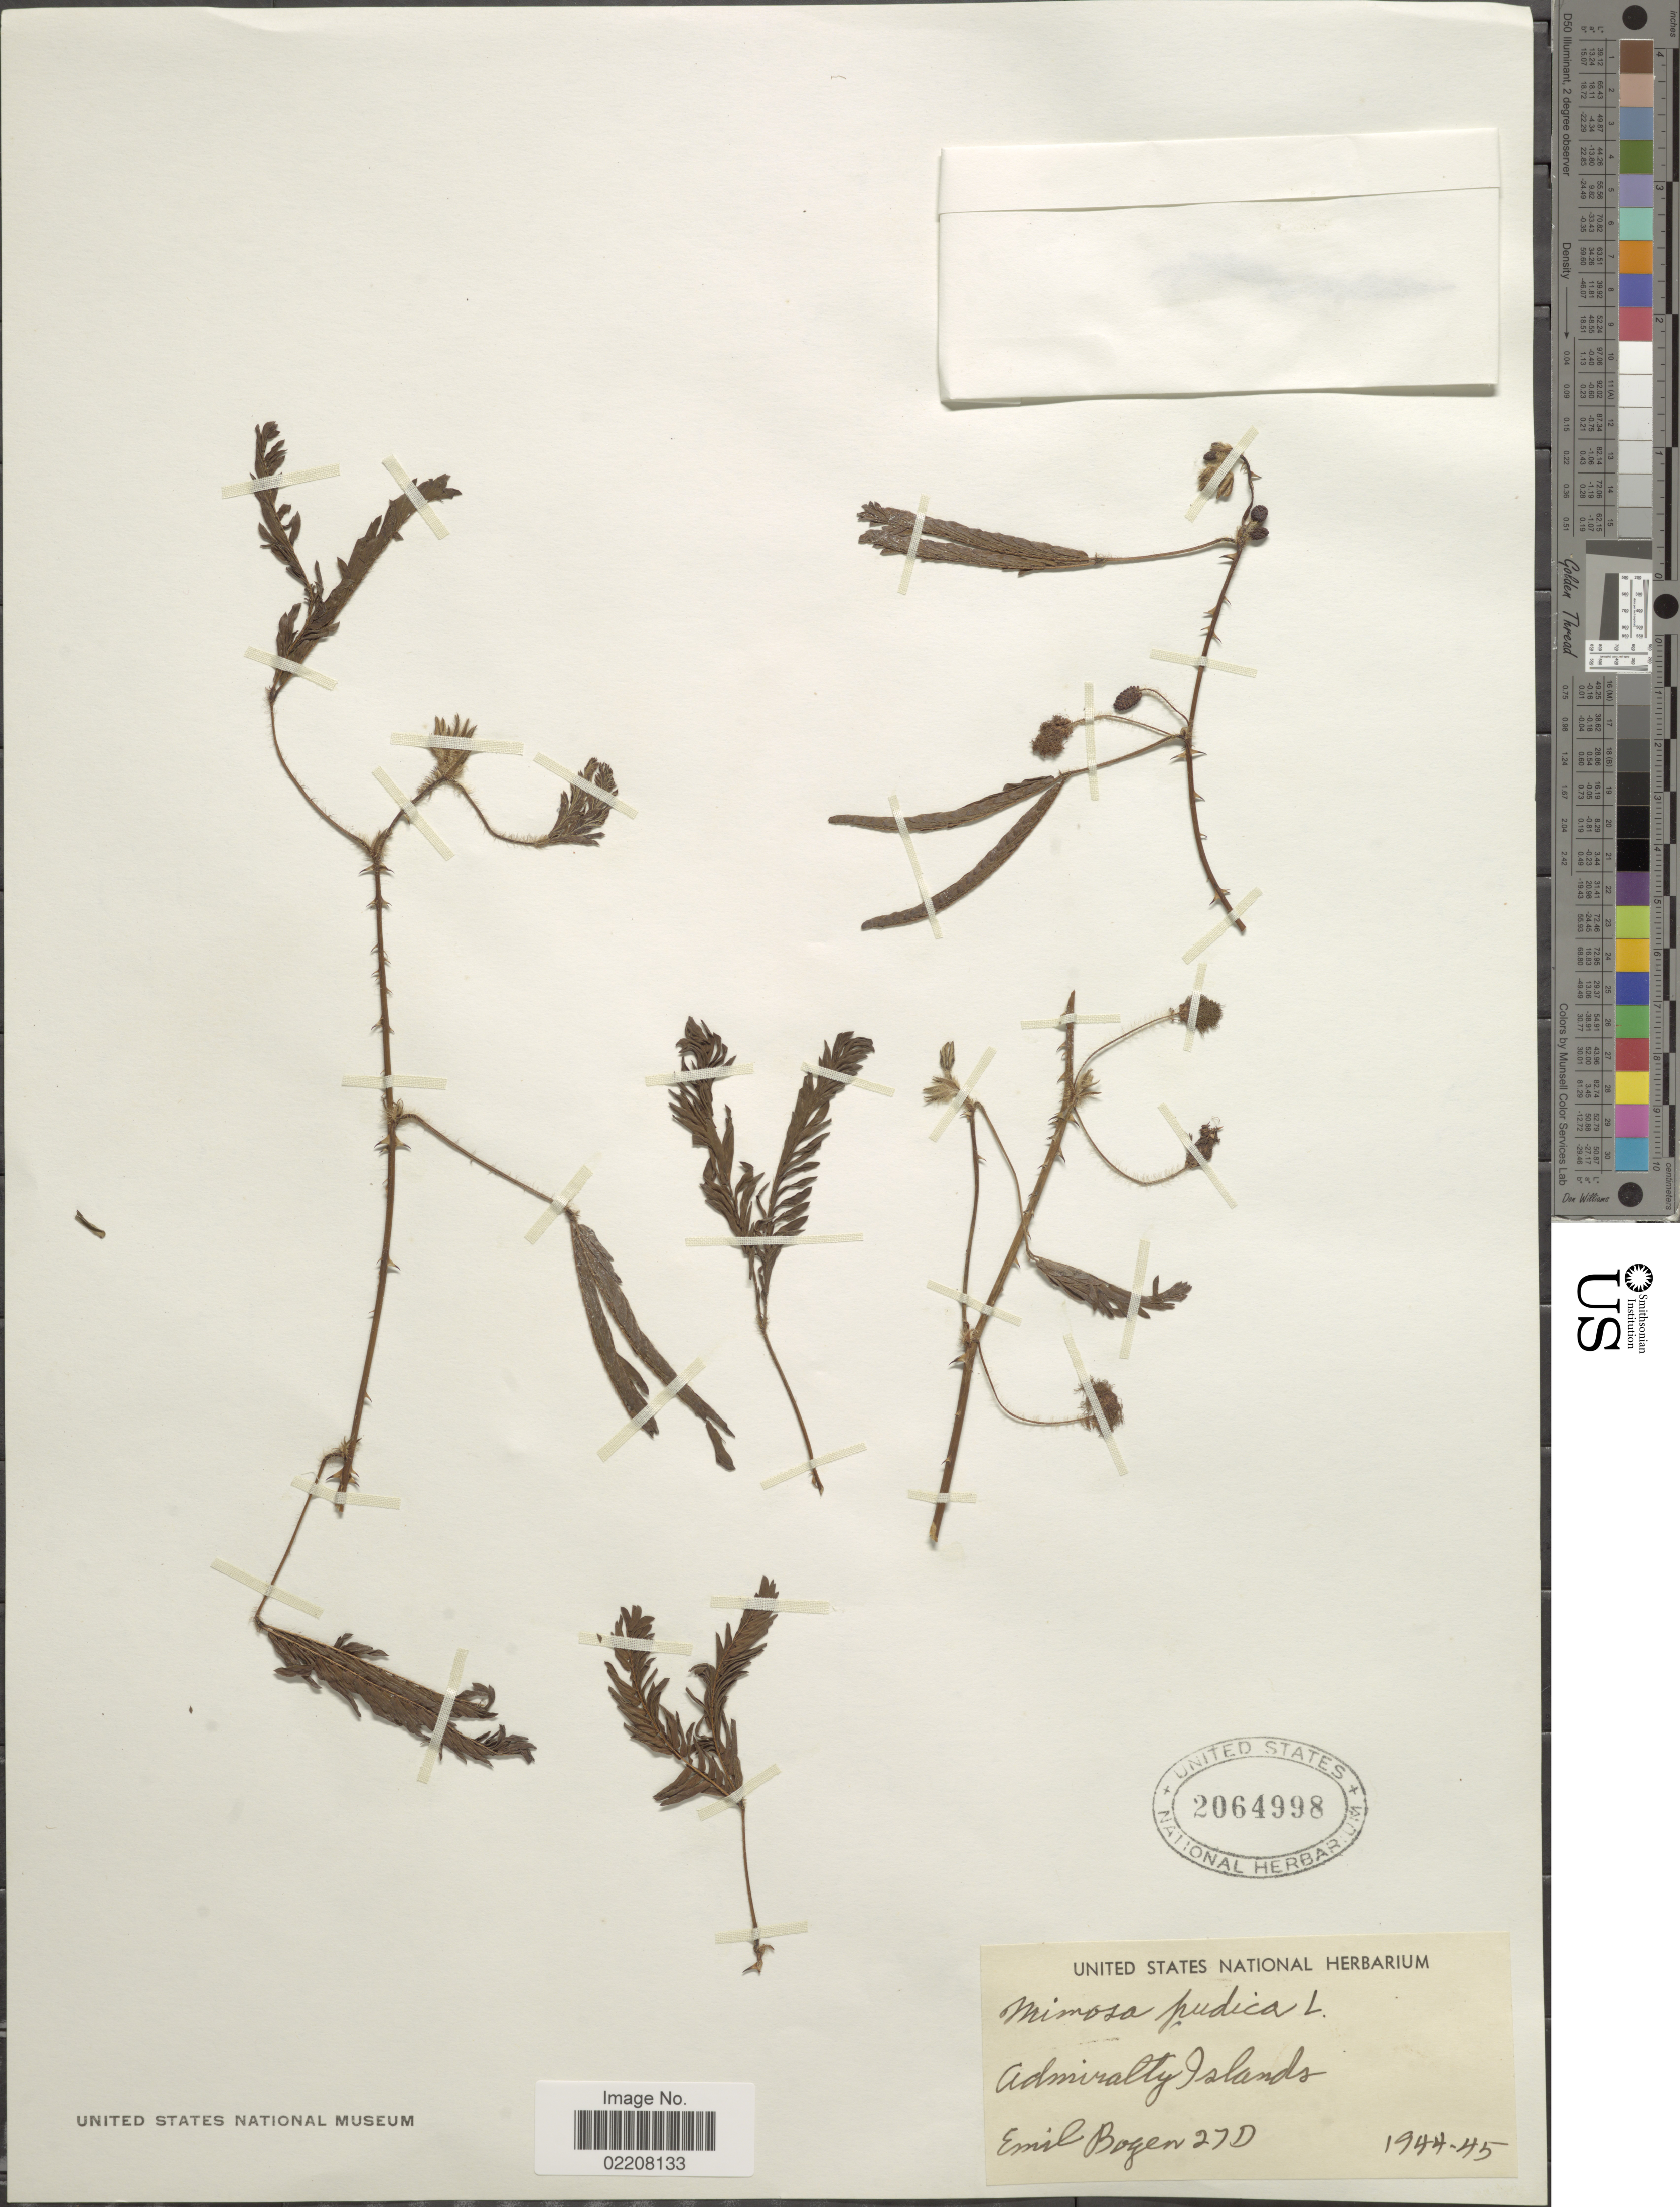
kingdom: Plantae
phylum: Tracheophyta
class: Magnoliopsida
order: Fabales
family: Fabaceae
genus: Mimosa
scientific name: Mimosa pudica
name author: L.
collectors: E. Bogen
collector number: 27D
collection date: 1944/1945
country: Papua New Guinea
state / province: Manus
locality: Admiralty Islands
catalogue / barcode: US 2064998